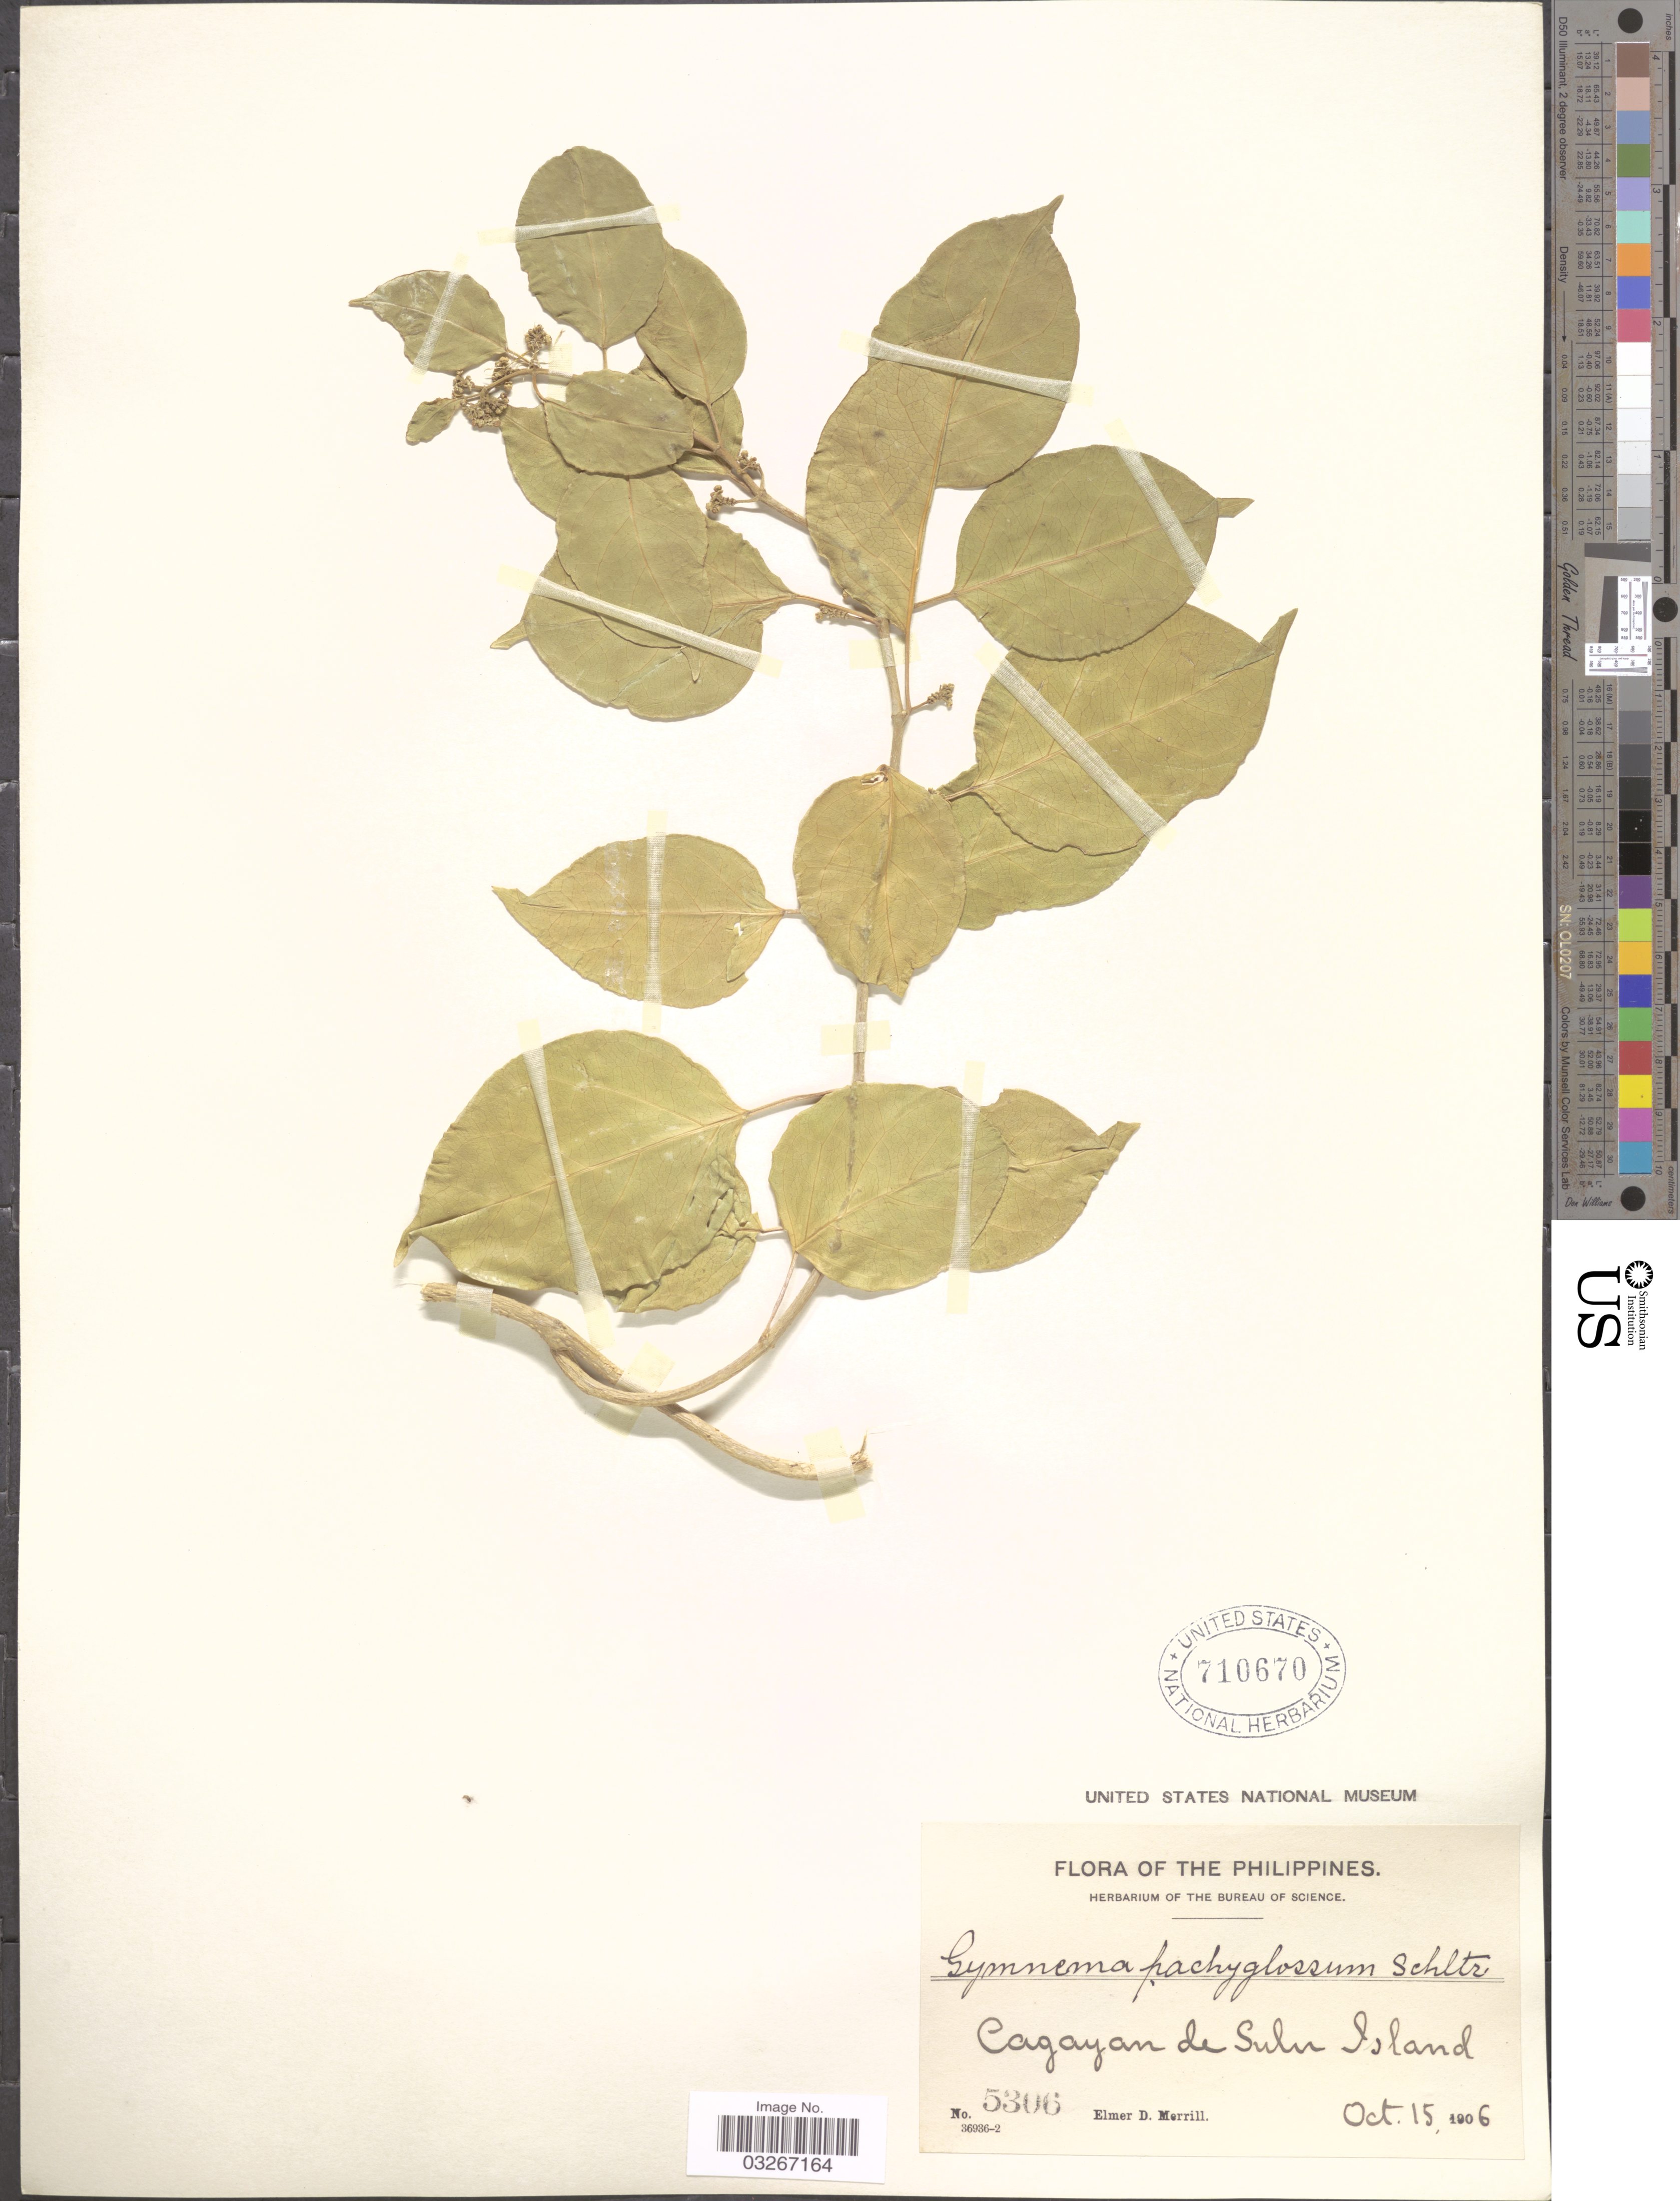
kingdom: Plantae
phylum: Tracheophyta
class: Magnoliopsida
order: Gentianales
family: Apocynaceae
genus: Gymnema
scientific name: Gymnema pachyglossum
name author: Schltr.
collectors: E. D. Merrill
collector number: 5306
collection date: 1906-10-15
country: Philippines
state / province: Muslim Mindanao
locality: Cagayan de Sulu Island.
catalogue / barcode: US 710670